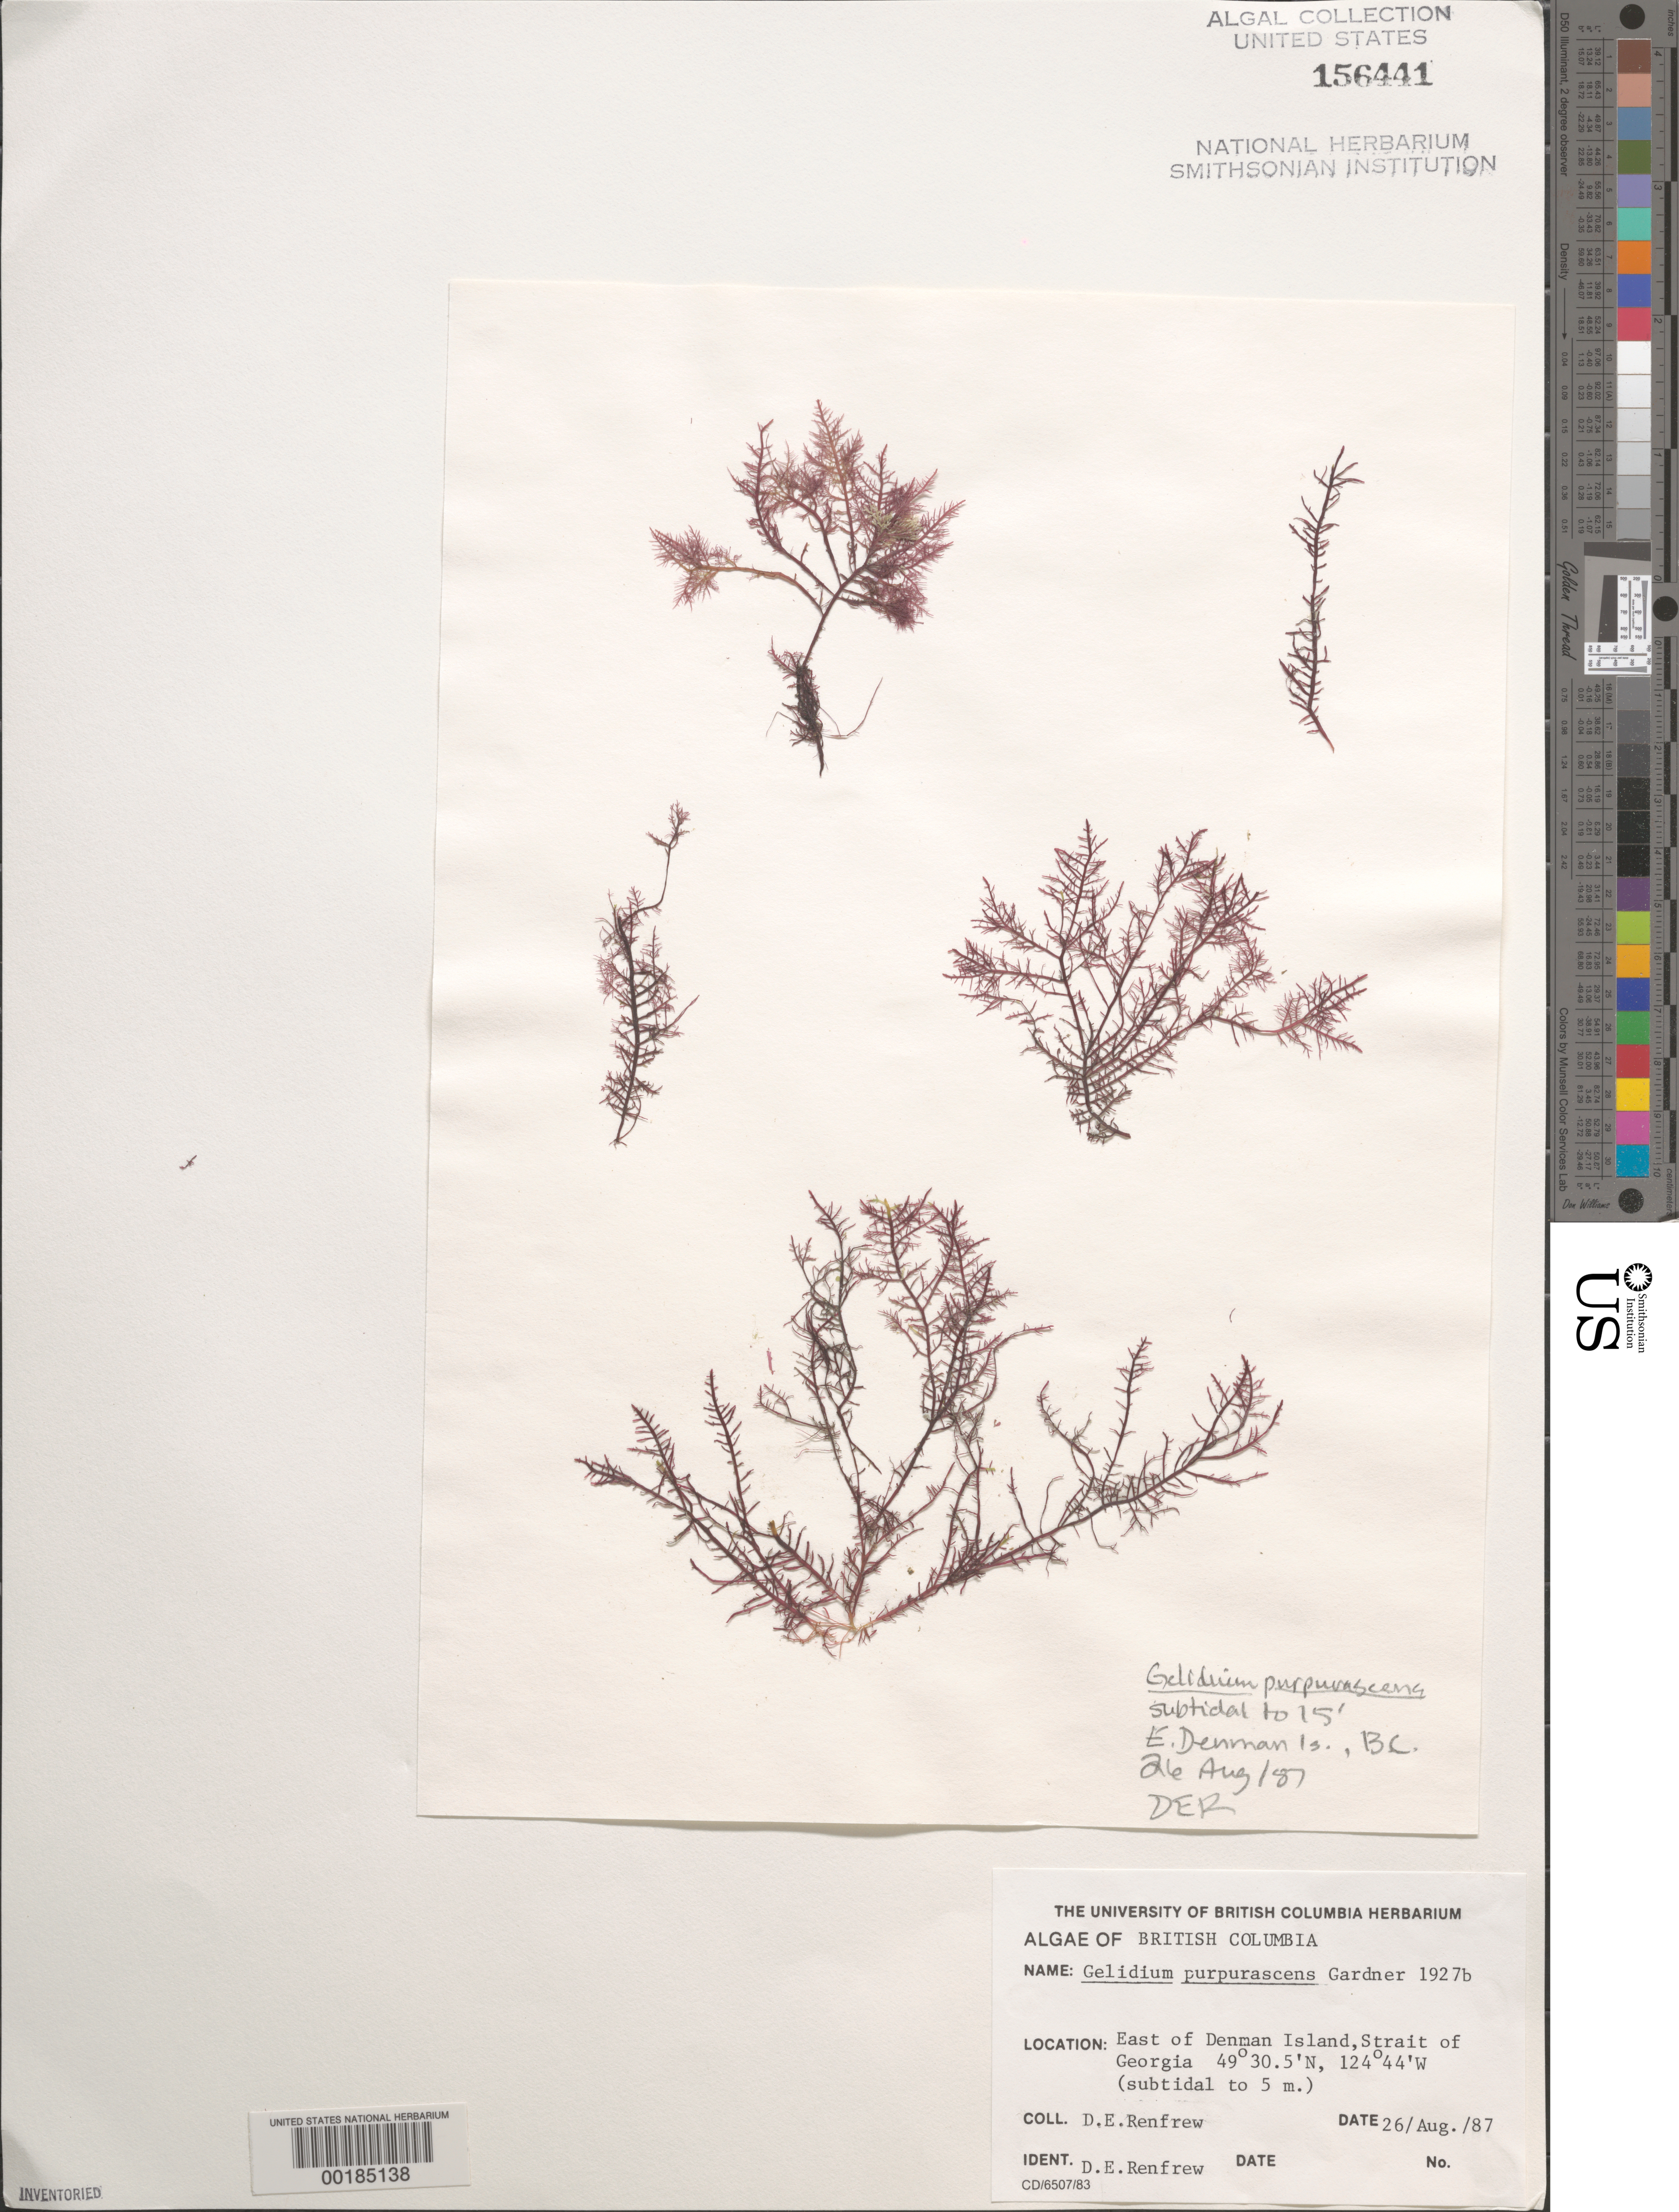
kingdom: Plantae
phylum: Rhodophyta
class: Florideophyceae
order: Gelidiales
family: Gelidiaceae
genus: Gelidium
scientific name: Gelidium purpurascens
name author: N.L. Gardner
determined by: Renfrew, D. E.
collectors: D. Renfrew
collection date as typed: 26 Aug 1987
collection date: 1987-08-26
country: Canada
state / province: British Columbia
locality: East of Denman Island, Strait of Georgia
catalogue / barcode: US 156441